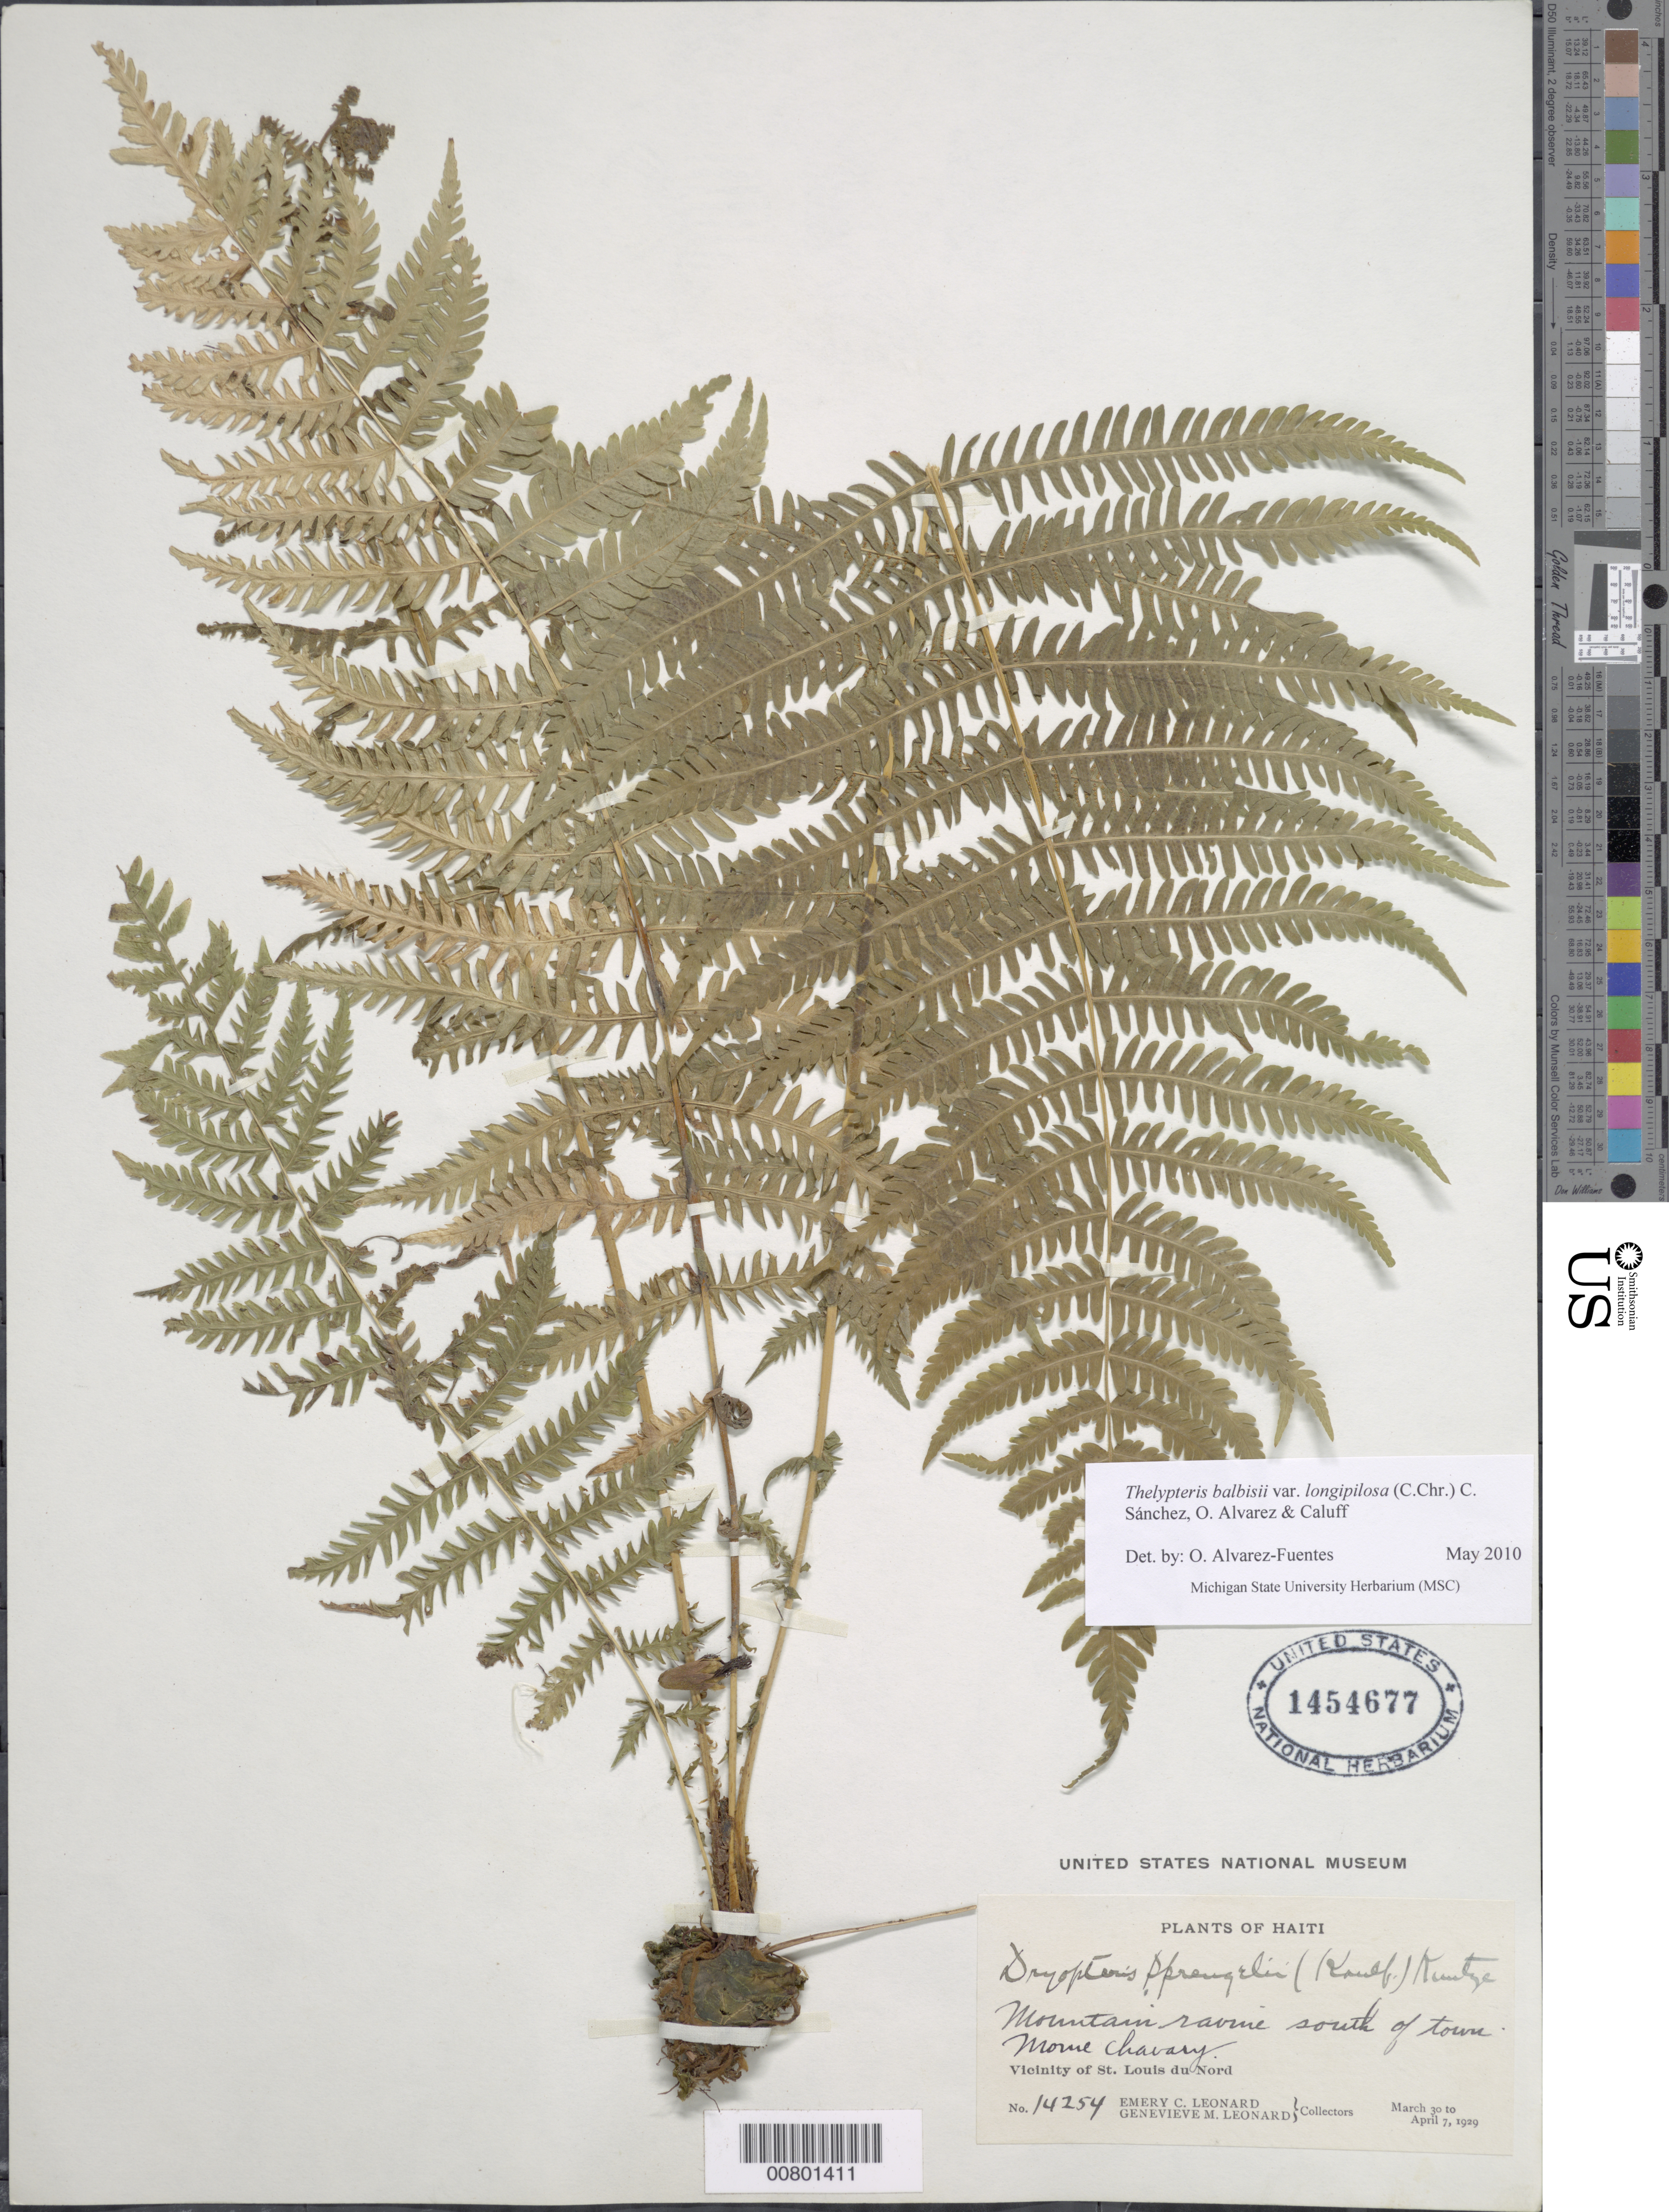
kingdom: Plantae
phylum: Tracheophyta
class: Polypodiopsida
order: Polypodiales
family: Thelypteridaceae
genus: Amauropelta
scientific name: Amauropelta balbisii (Spreng.) comb. nov., ined. 2015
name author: (Spreng.)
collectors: E. C. Leonard & G. M. Leonard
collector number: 14254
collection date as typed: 30 Mar 1929 to 07 Apr 1929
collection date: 1929-03-30/1929-04-07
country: Haiti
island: Hispaniola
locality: St. Louis du Nord, Morne Chavary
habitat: Mountain ravine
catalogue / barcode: US 1454677